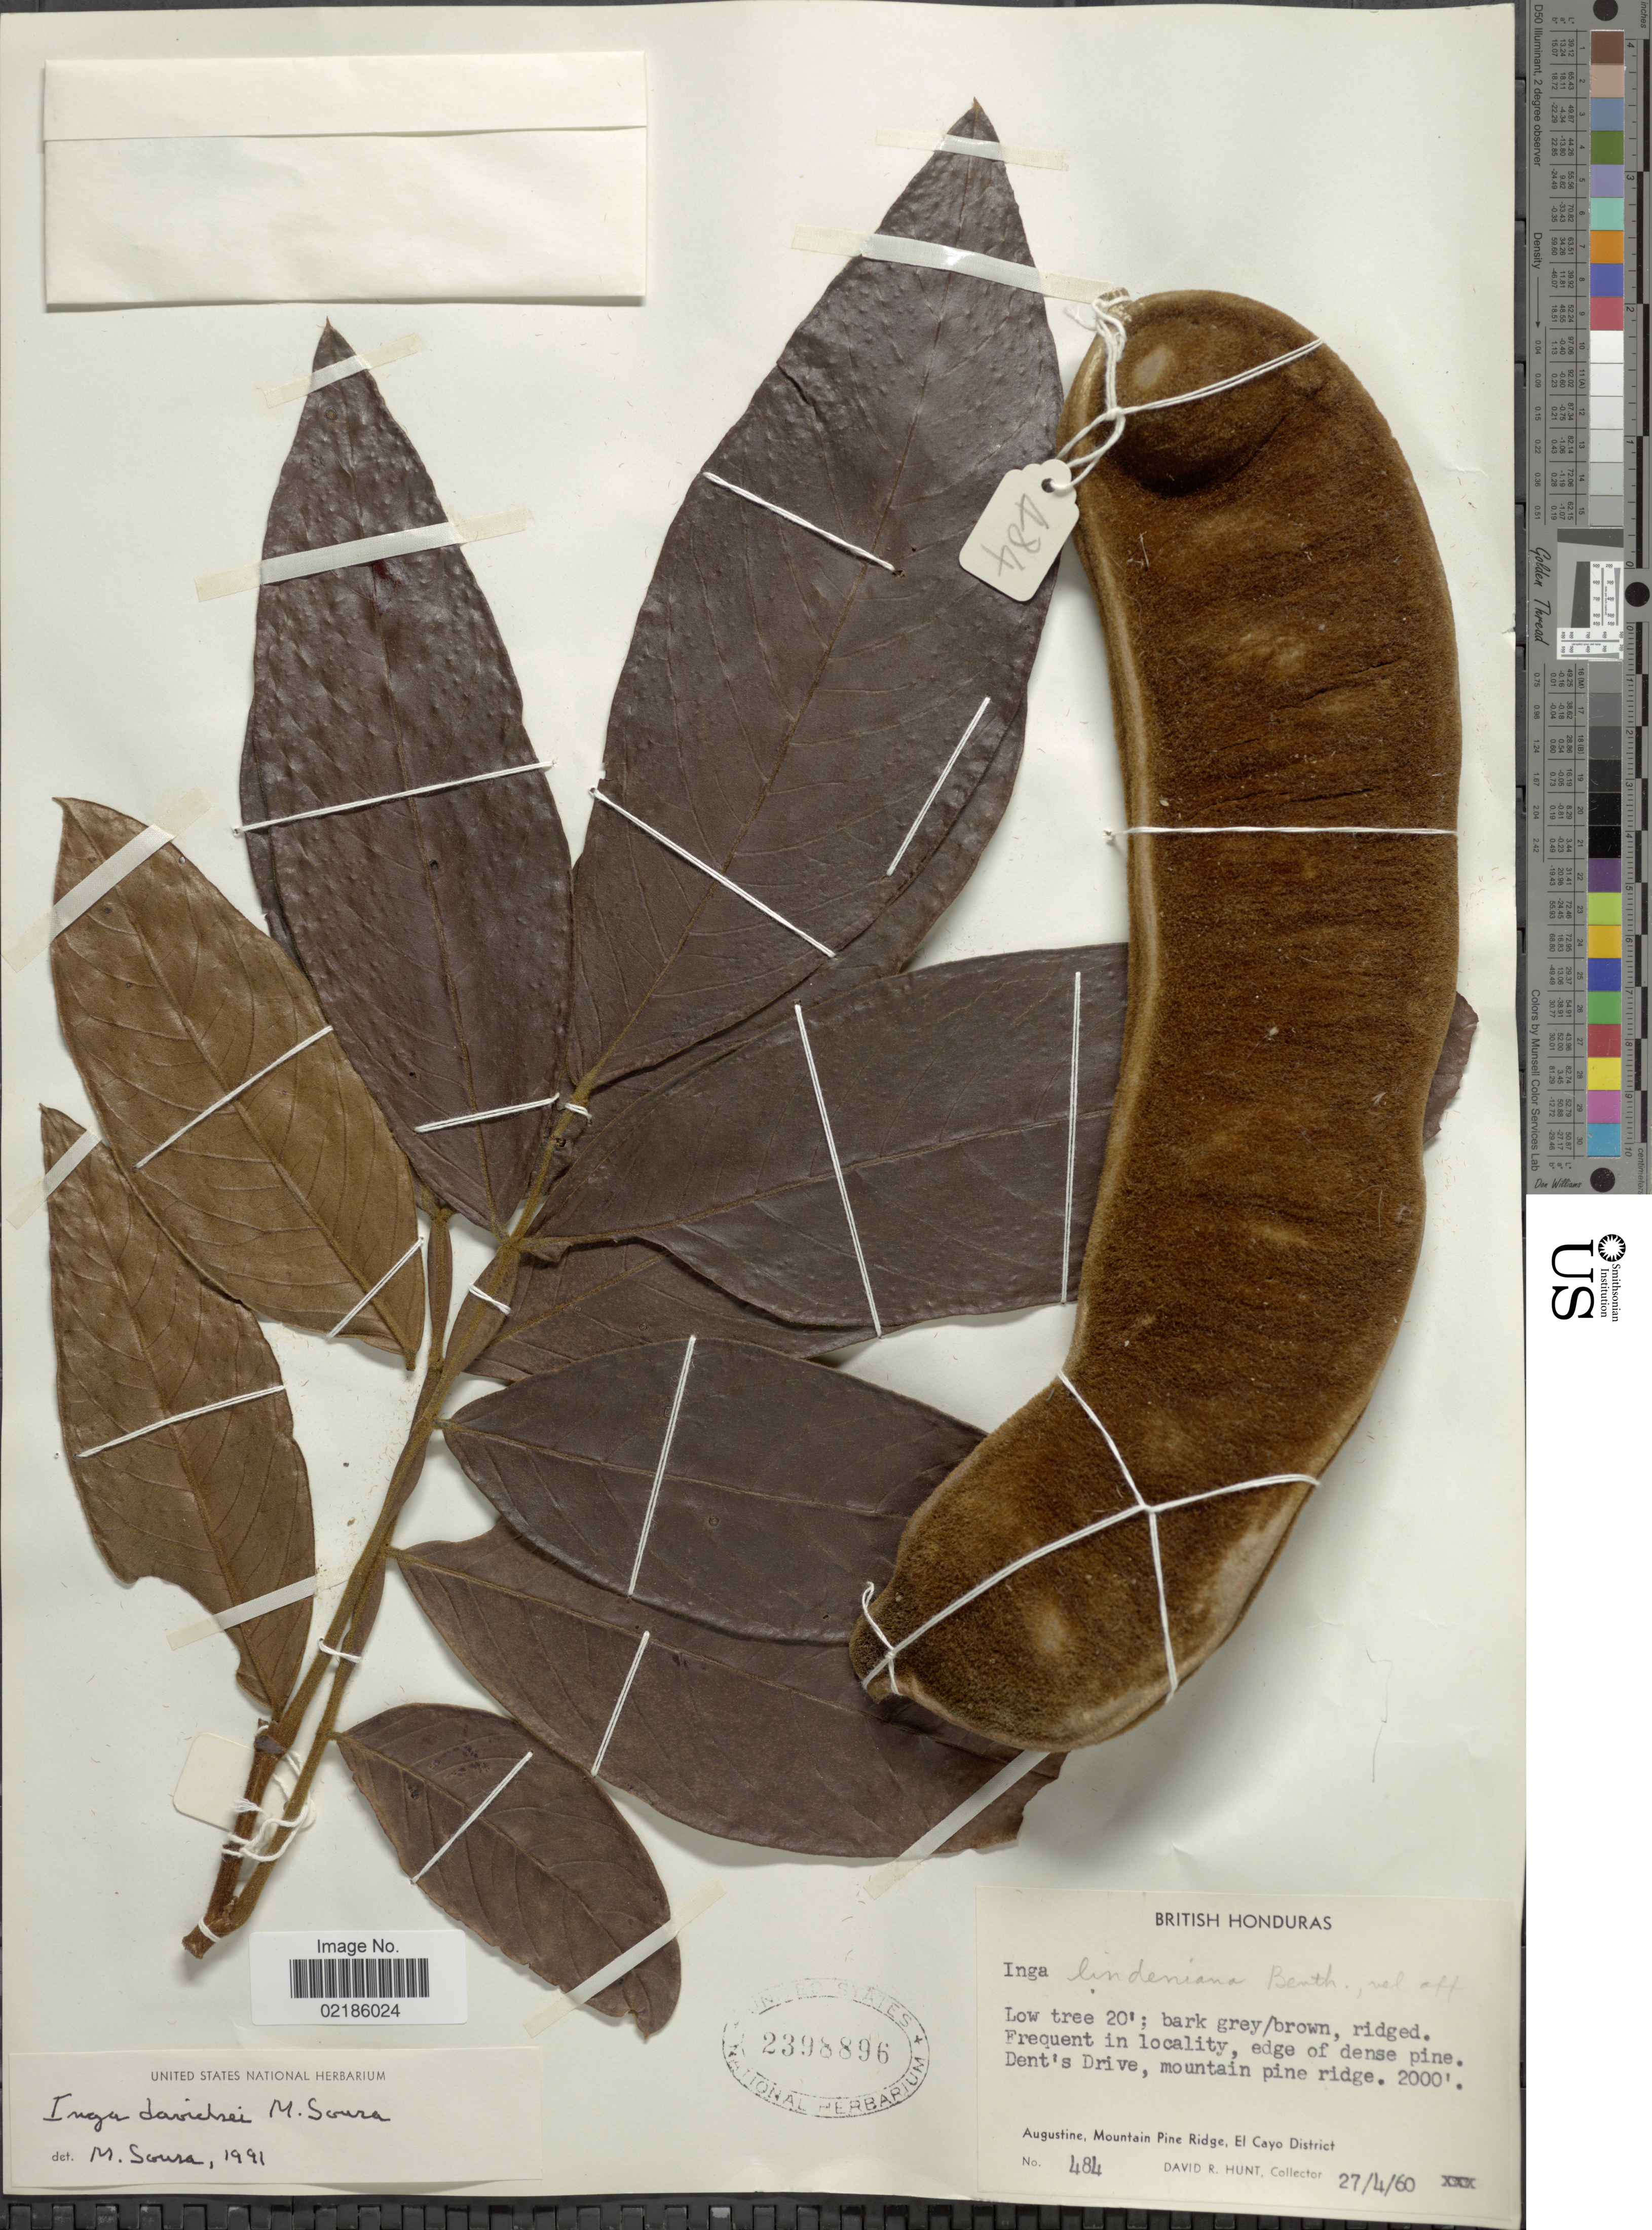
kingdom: Plantae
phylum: Tracheophyta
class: Magnoliopsida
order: Fabales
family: Fabaceae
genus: Inga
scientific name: Inga davidsei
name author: M. Sousa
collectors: D. R. Hunt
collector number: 484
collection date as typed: Transcribed d/m/y: 27/4/60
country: Belize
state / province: Cayo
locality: Edge of dense pine. Dent's Drive , mountain pine ridge. Augustine. El Cayo District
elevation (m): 610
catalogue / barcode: US 2398896